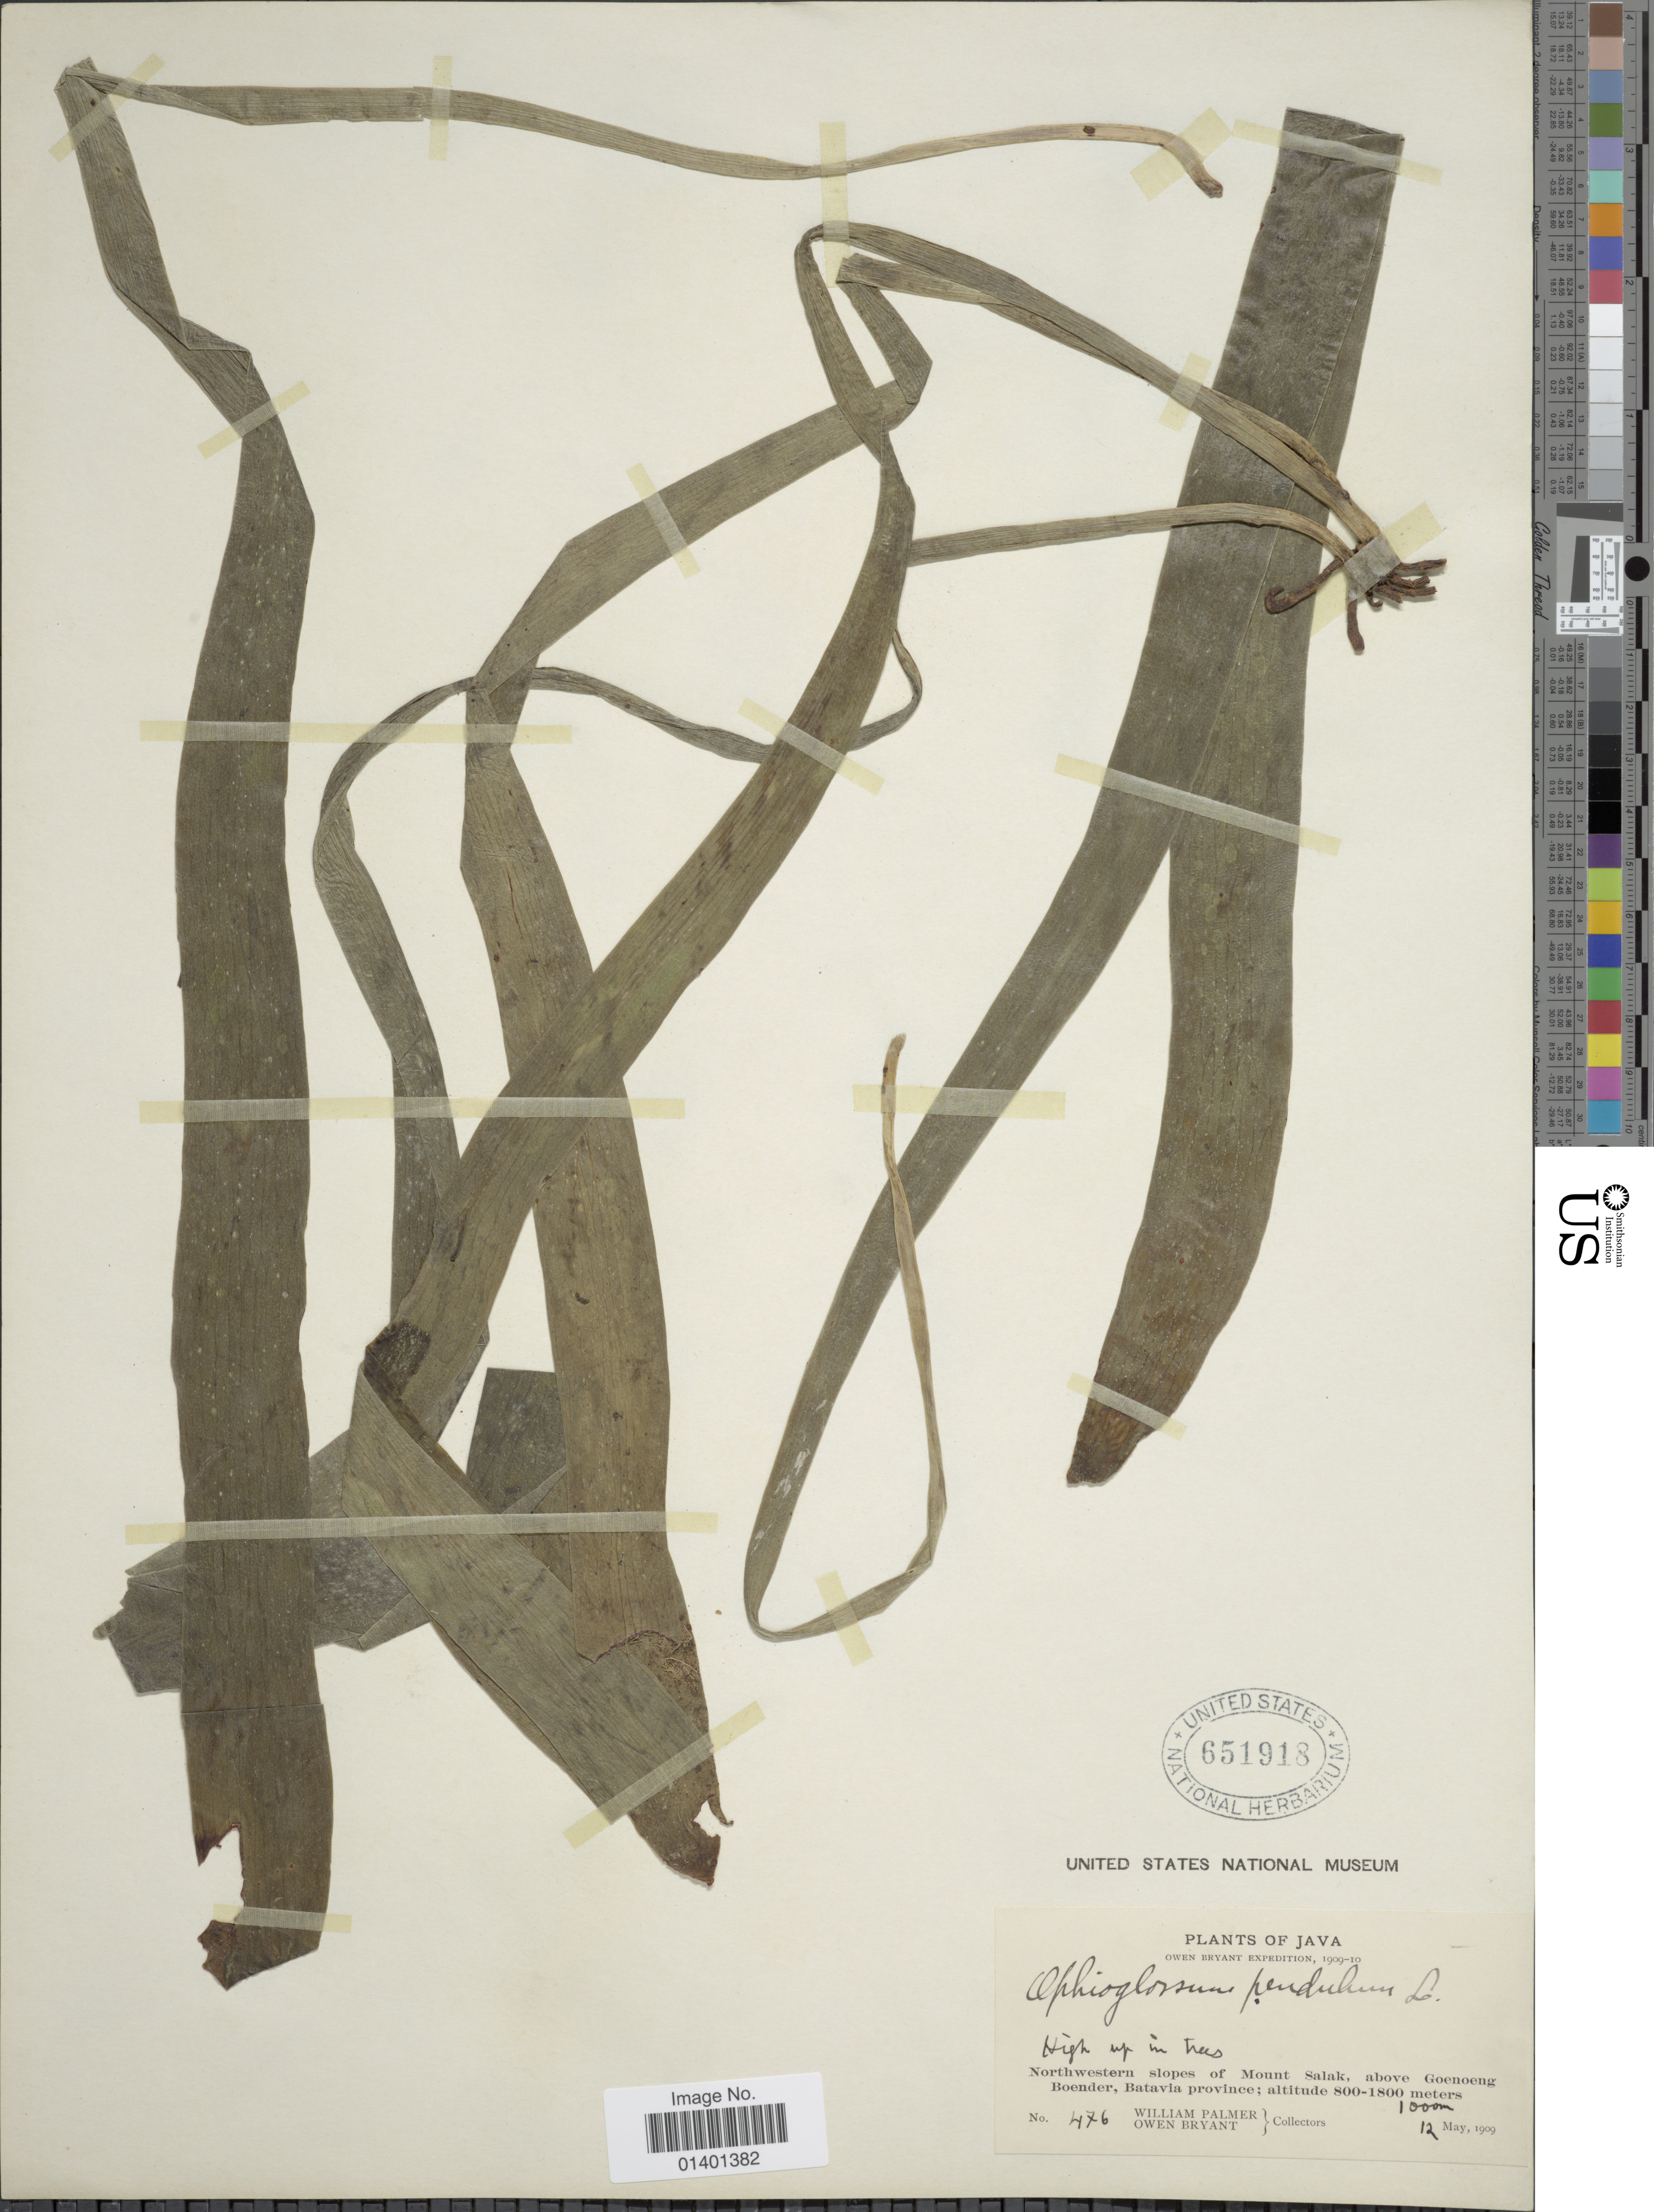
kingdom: Plantae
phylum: Tracheophyta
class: Polypodiopsida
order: Ophioglossales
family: Ophioglossaceae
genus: Ophioglossum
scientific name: Ophioglossum pendulum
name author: L.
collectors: W. Palmer & O. Bryant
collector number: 476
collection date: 1909-05-12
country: Indonesia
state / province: Java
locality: Northwestern slopes of Mount Salak, above Goenoeng Boender, Batavia province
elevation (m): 1000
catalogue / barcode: US 651918